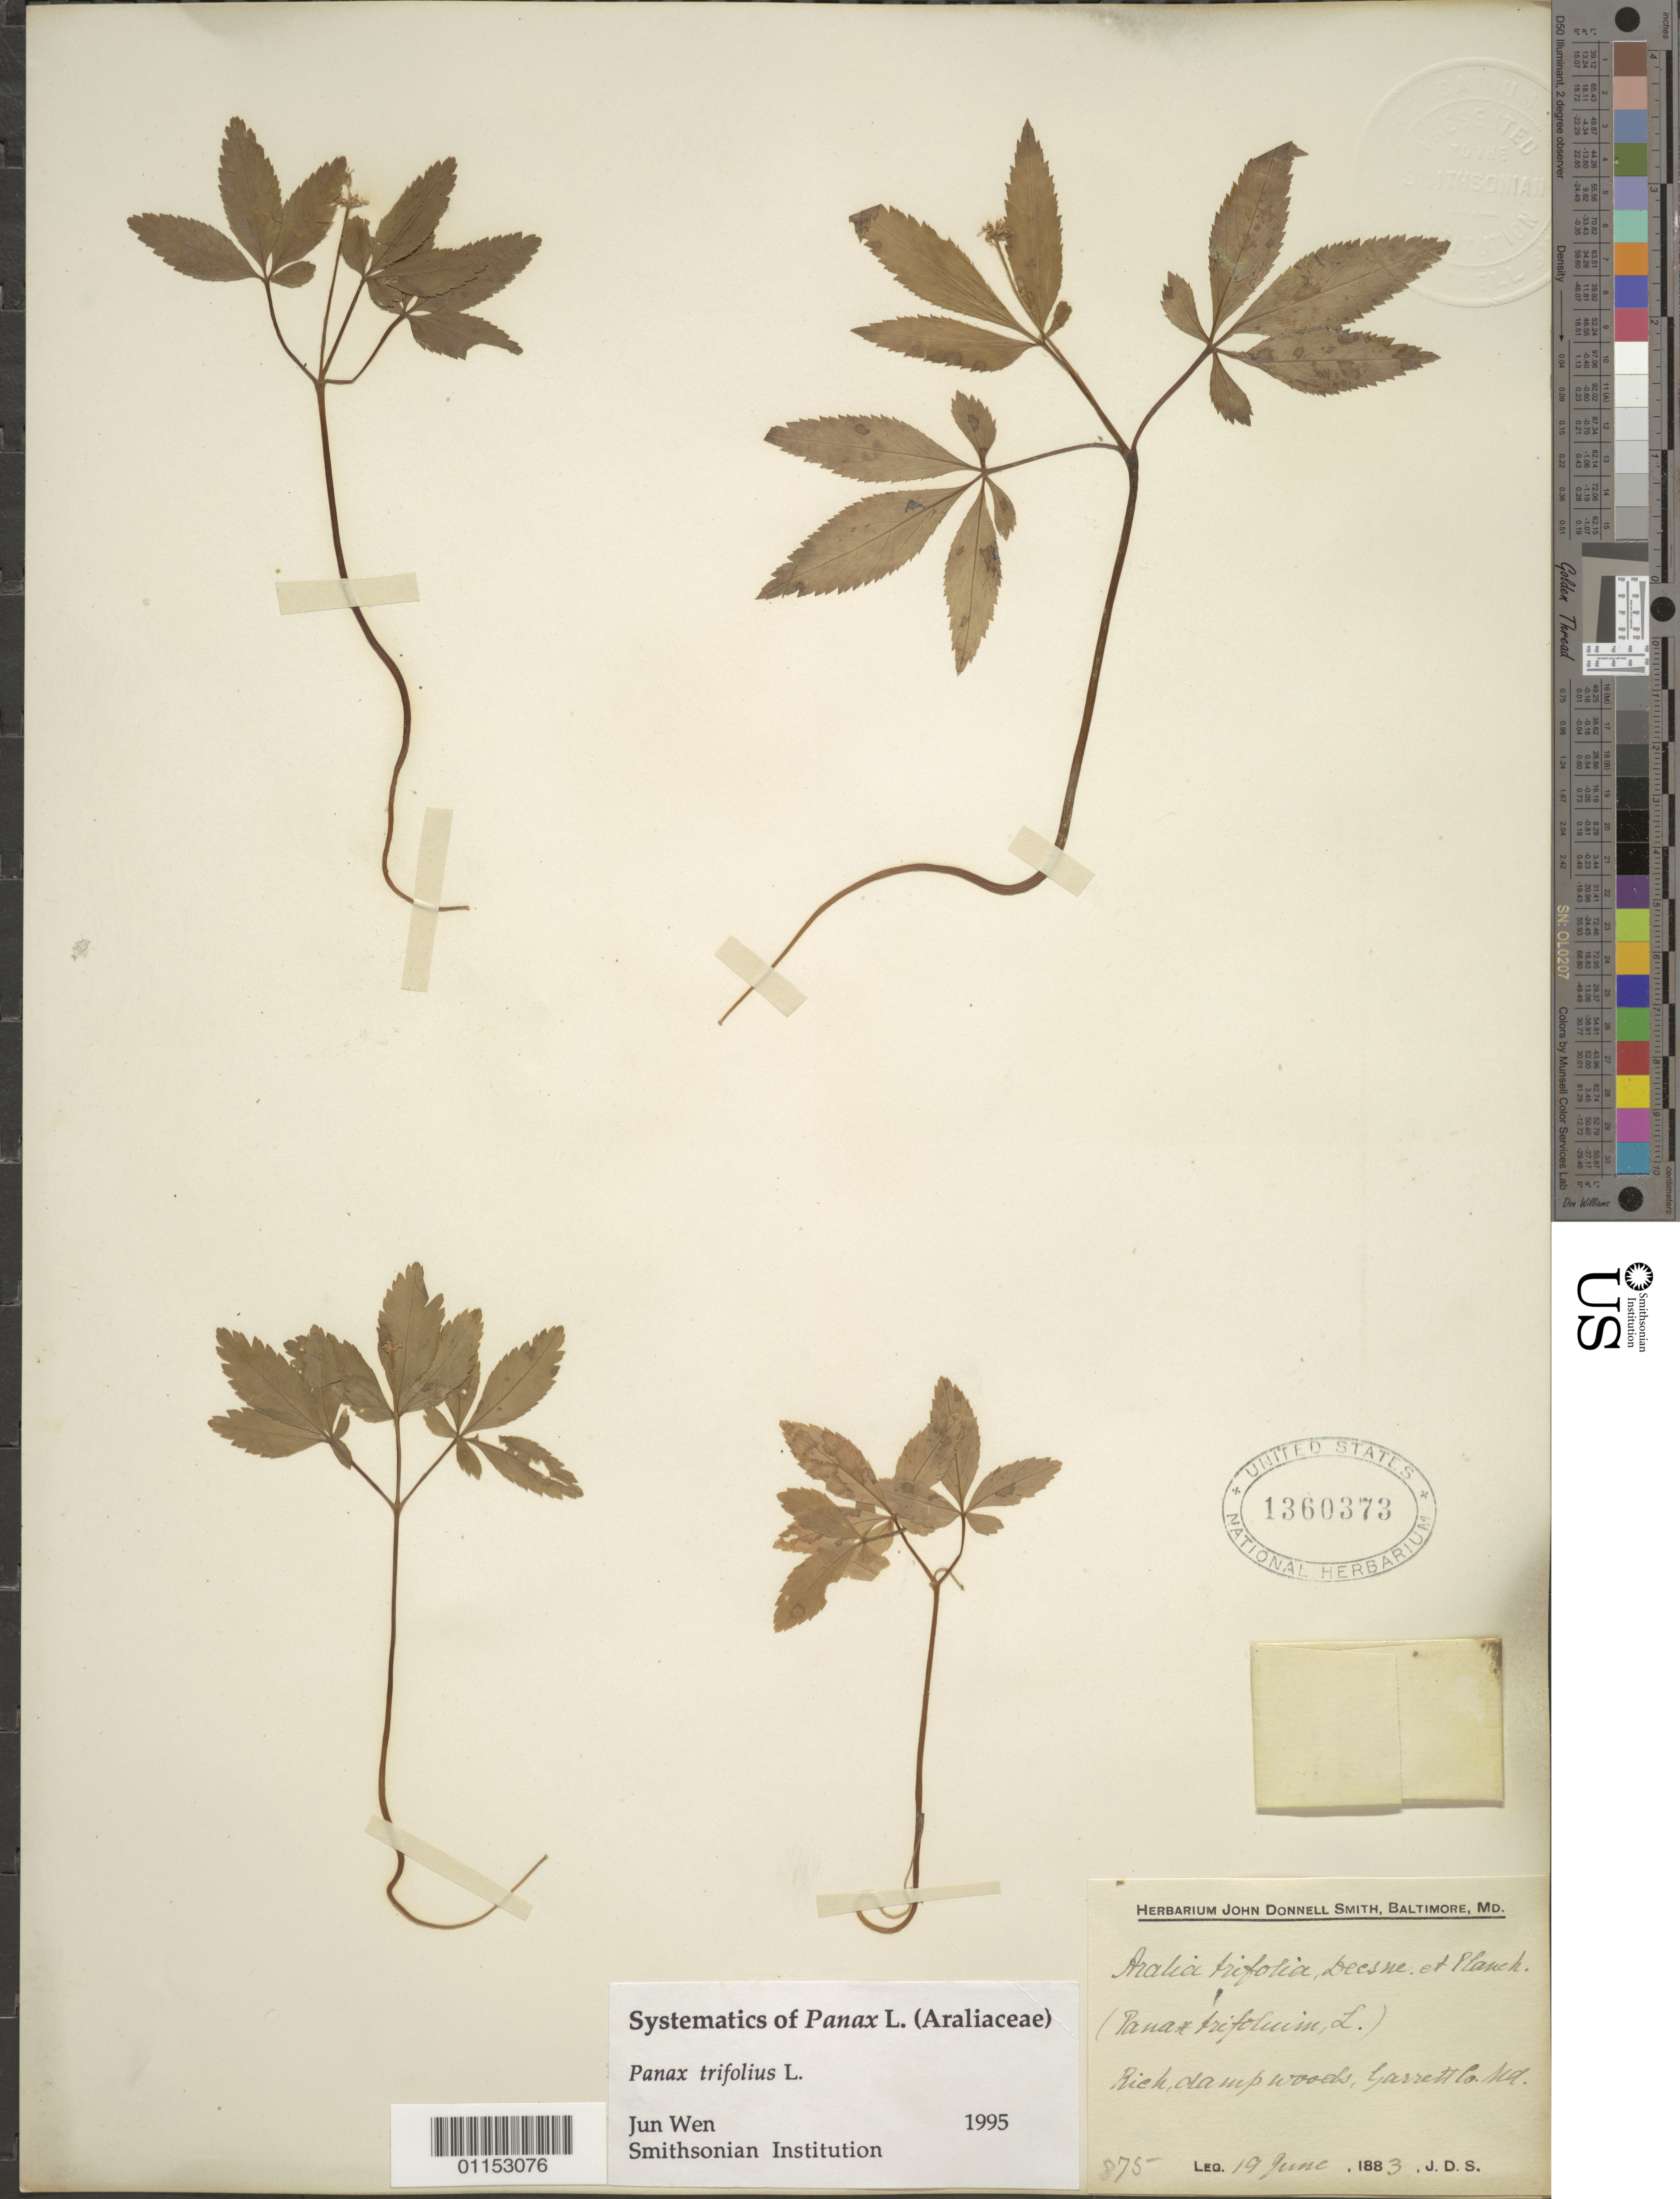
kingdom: Plantae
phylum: Tracheophyta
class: Magnoliopsida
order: Apiales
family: Araliaceae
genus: Panax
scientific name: Panax trifolius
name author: L.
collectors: J. Donnell Smith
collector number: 875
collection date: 1883-06-19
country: United States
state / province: Maryland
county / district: Garrett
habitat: Rich, damp woods.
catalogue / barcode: US 1360373